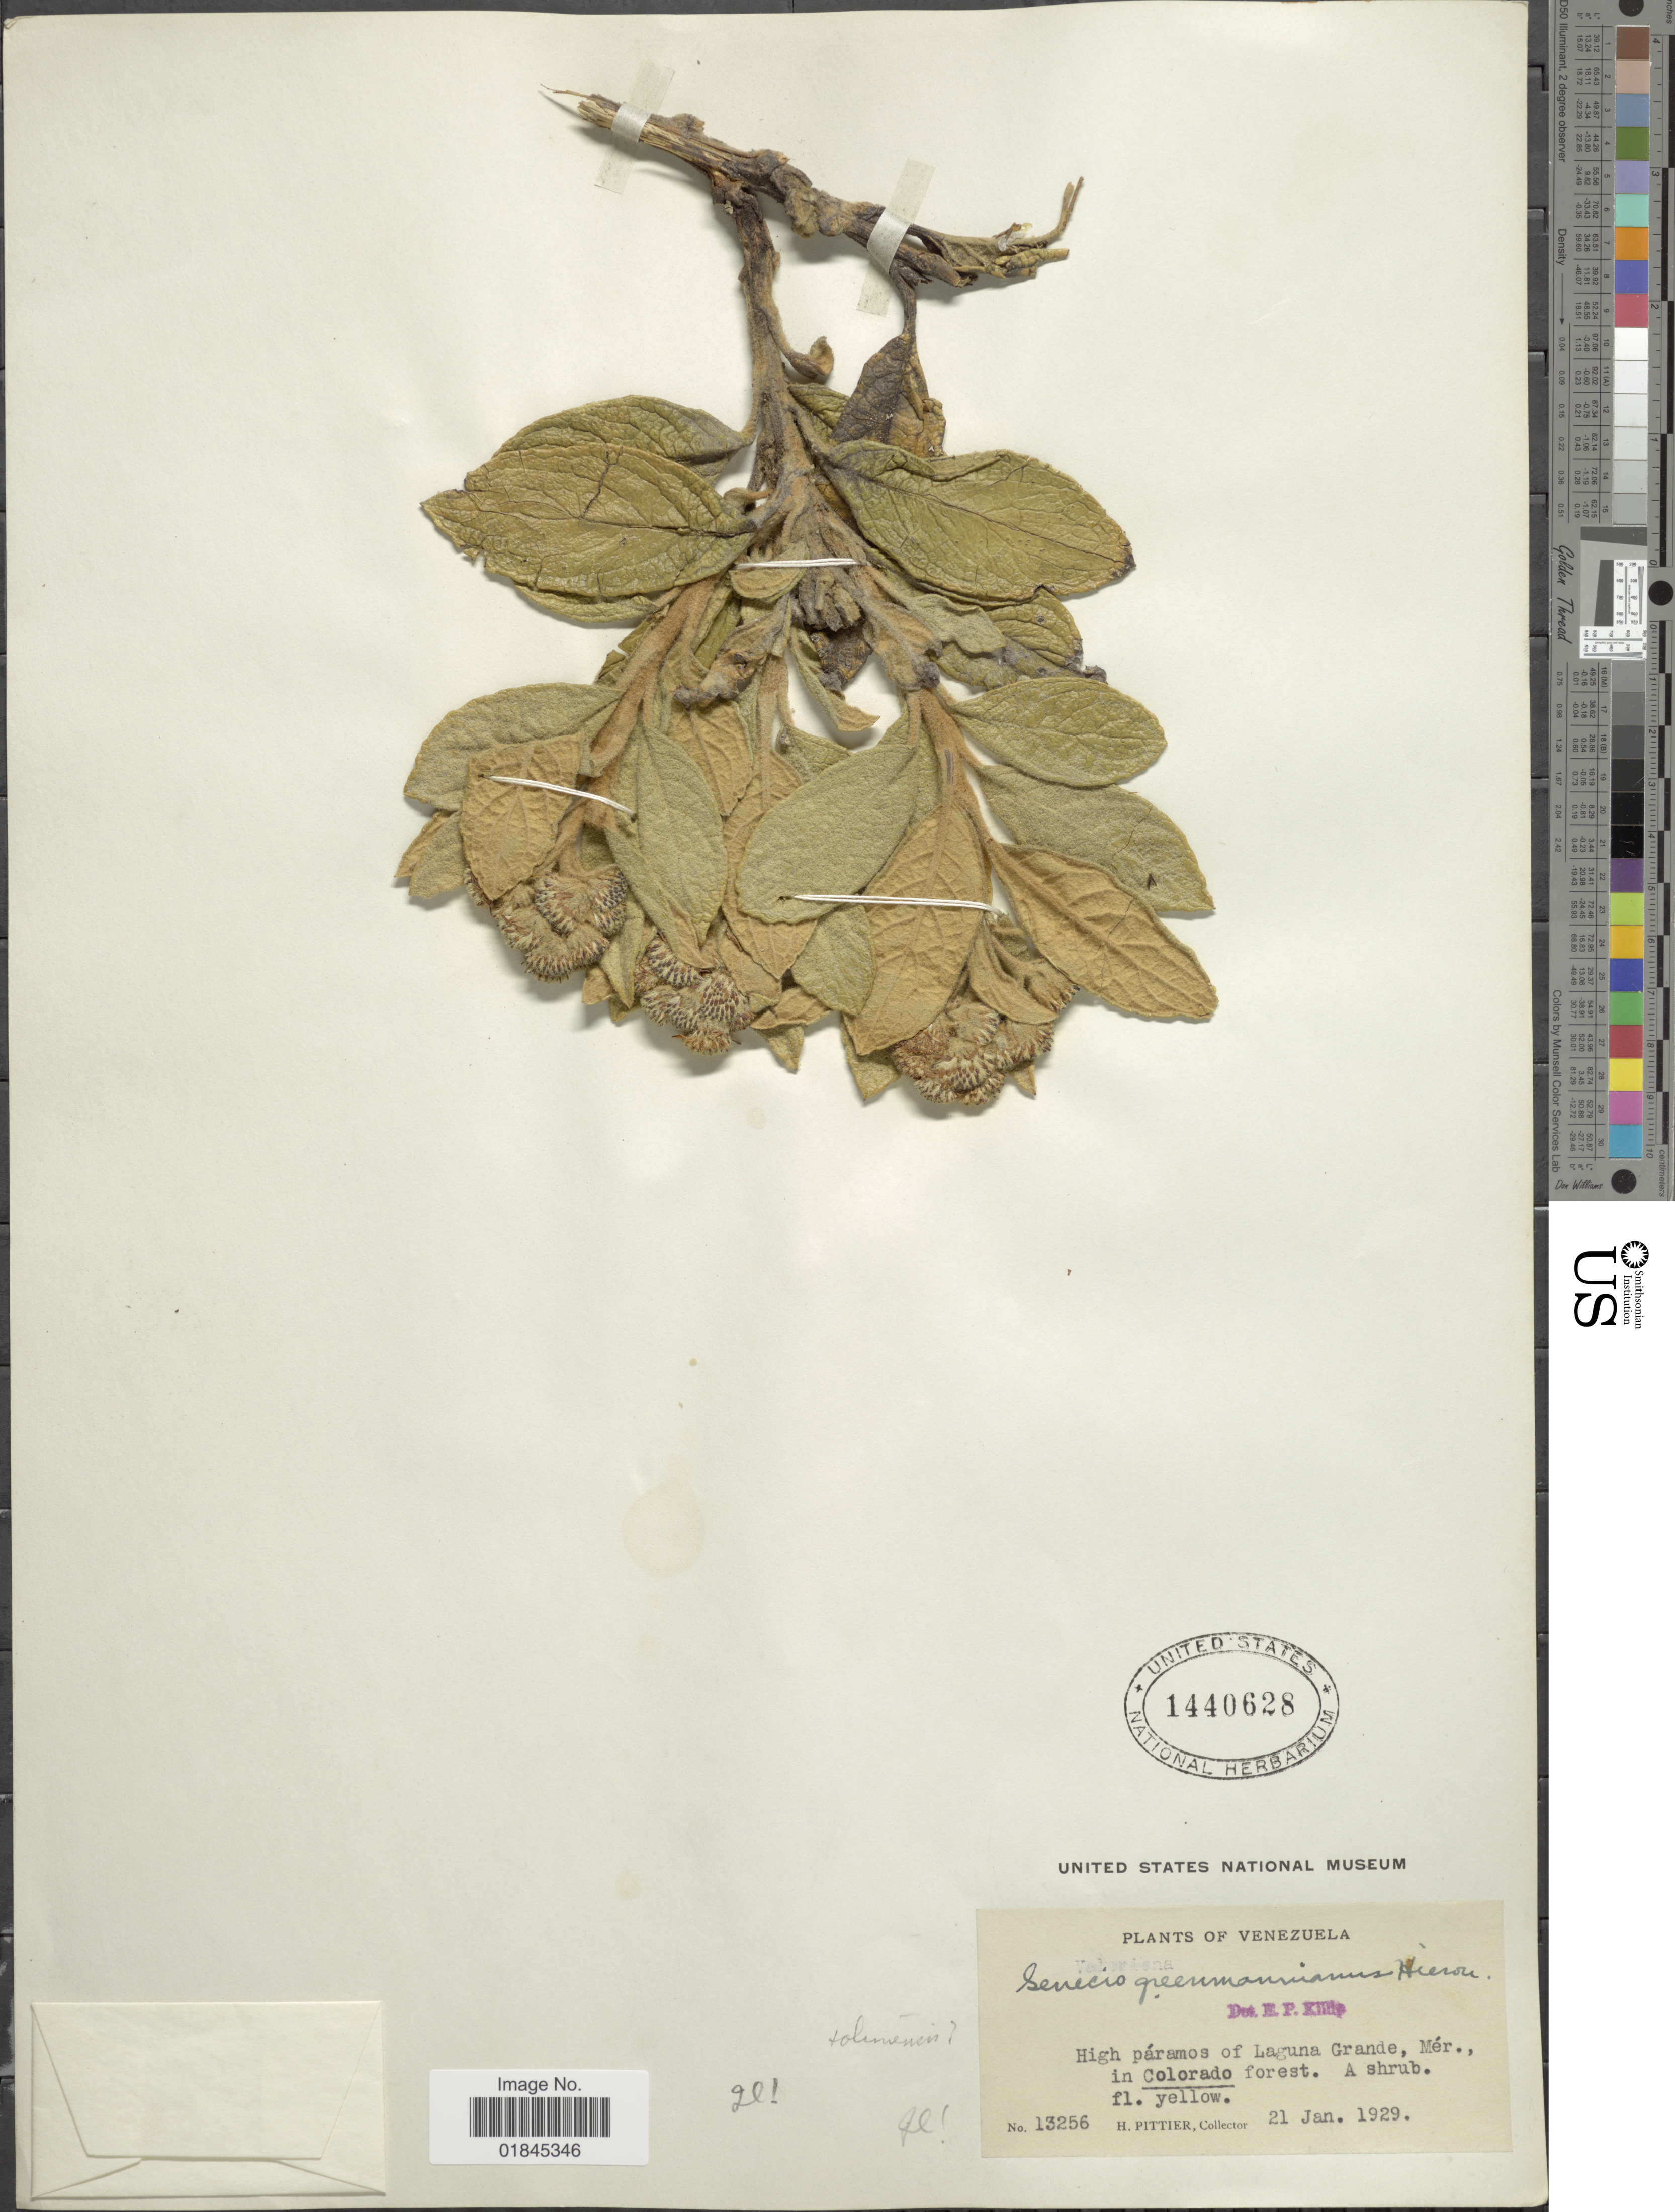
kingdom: Plantae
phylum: Tracheophyta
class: Magnoliopsida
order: Asterales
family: Asteraceae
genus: Pentacalia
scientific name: Pentacalia greenmaniana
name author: (Hieron.) Cuatrec.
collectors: H. F. Pittier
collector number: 13256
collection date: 1929-01-21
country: Venezuela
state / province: Mérida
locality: High páramos of Laguna Grande, Mér., in Colorado forest.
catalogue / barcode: US 1440628